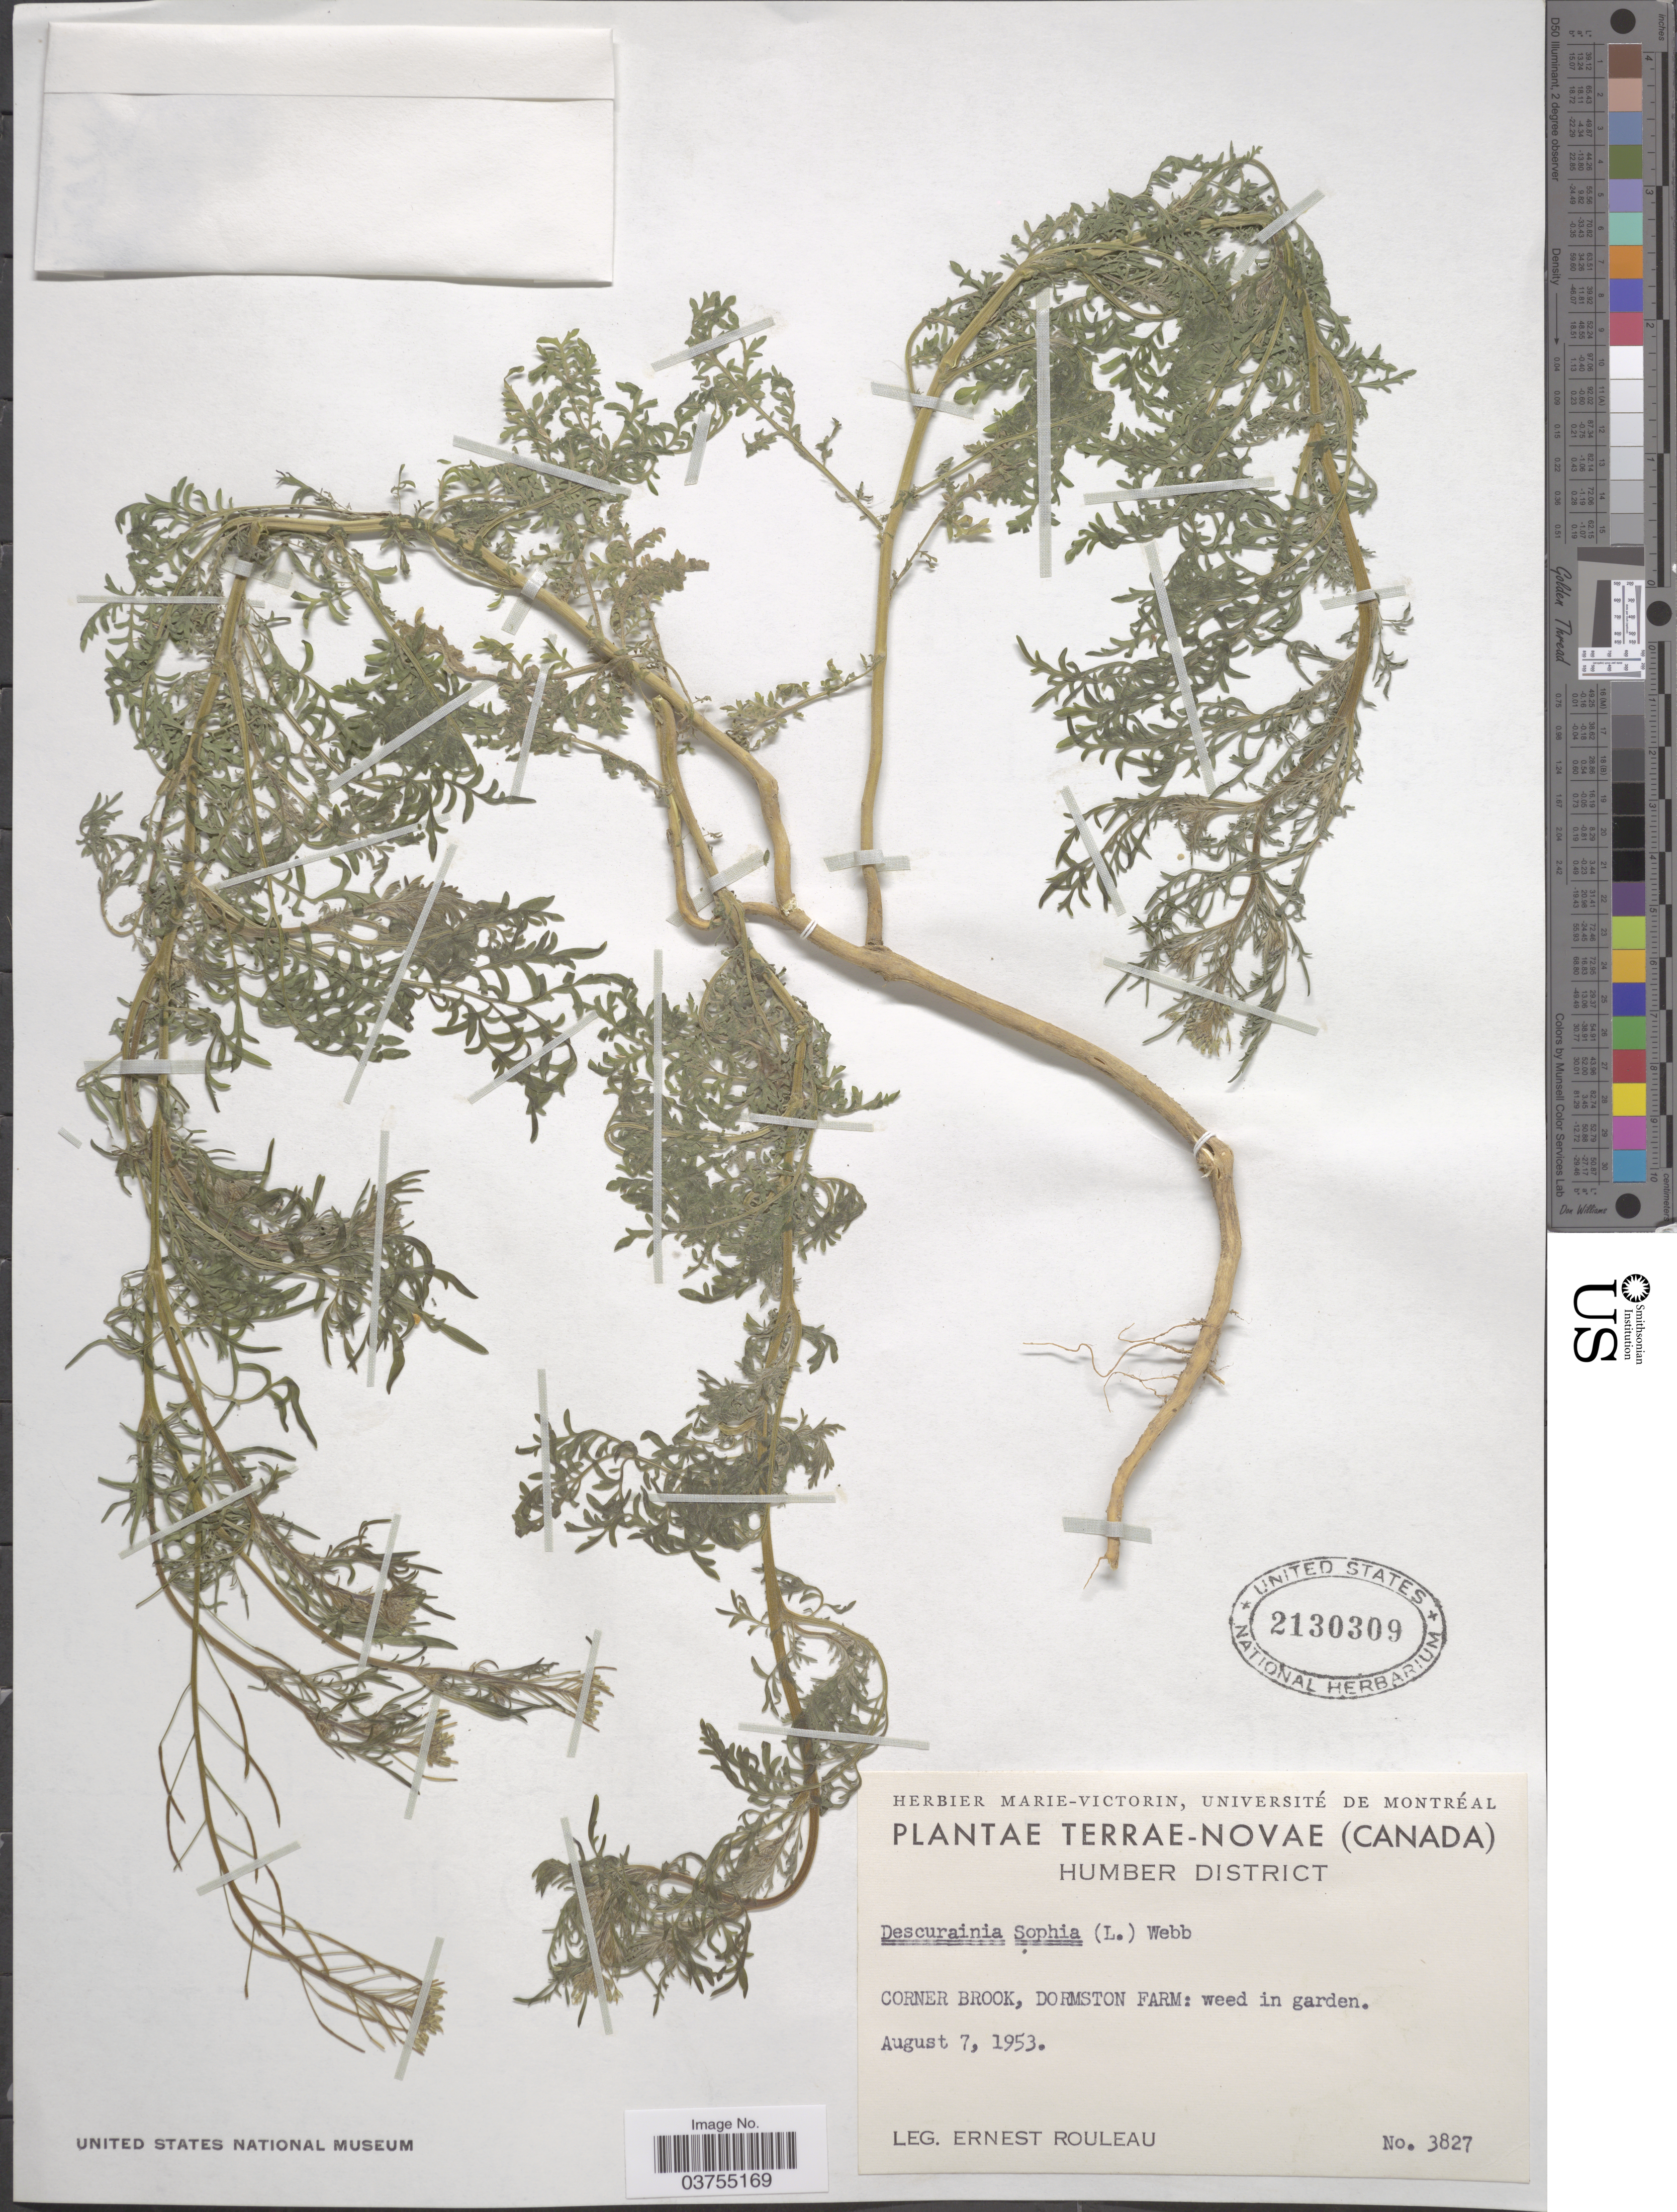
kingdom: Plantae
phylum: Tracheophyta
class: Magnoliopsida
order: Brassicales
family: Brassicaceae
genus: Descurainia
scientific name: Descurainia sophia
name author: (L.) Webb ex Prantl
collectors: E. Rouleau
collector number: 3827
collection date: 1953-08-07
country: Canada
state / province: Newfoundland and Labrador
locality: Terrae-Novae. Humber District. Corner Brook, Dormston Farm.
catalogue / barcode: US 2130309